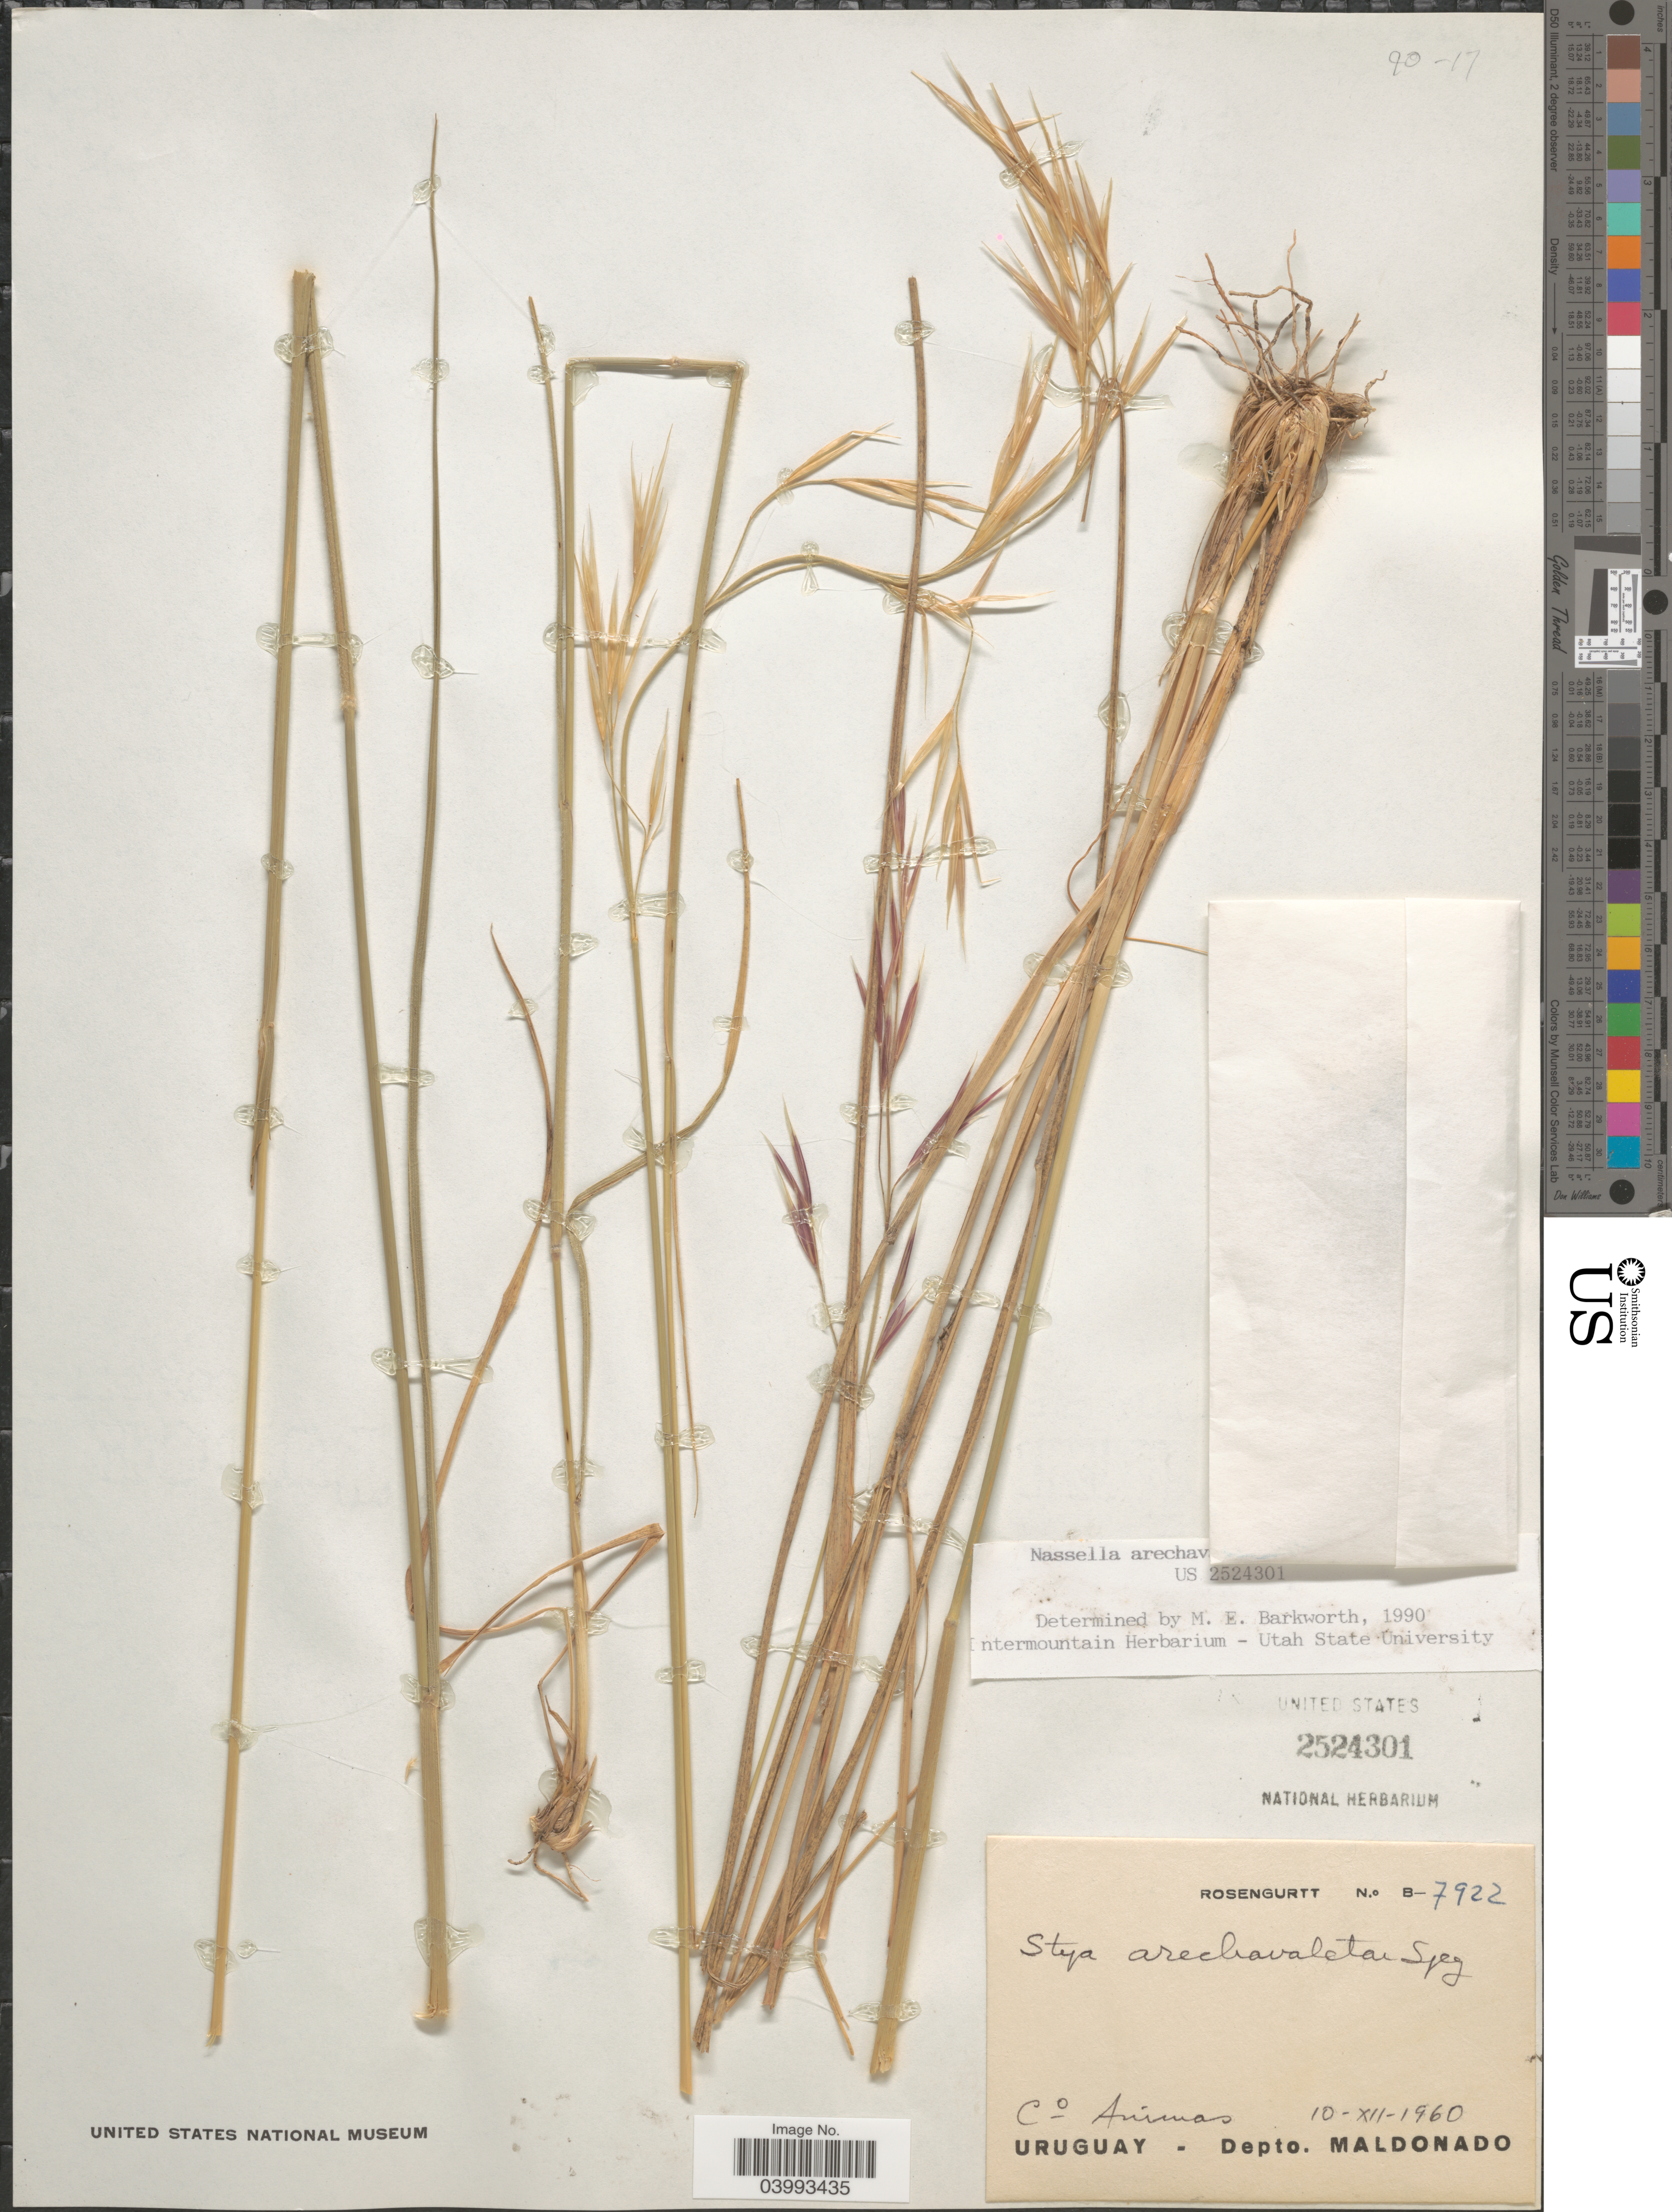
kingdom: Plantae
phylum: Tracheophyta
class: Liliopsida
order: Poales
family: Poaceae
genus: Nassella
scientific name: Nassella arechavaletae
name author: (Speg.) Barkworth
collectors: Rosengurtt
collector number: B-7922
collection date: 1960-12-10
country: Uruguay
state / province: Maldonado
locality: Cº Animas. Depto. Maldonado.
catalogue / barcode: US 2524301